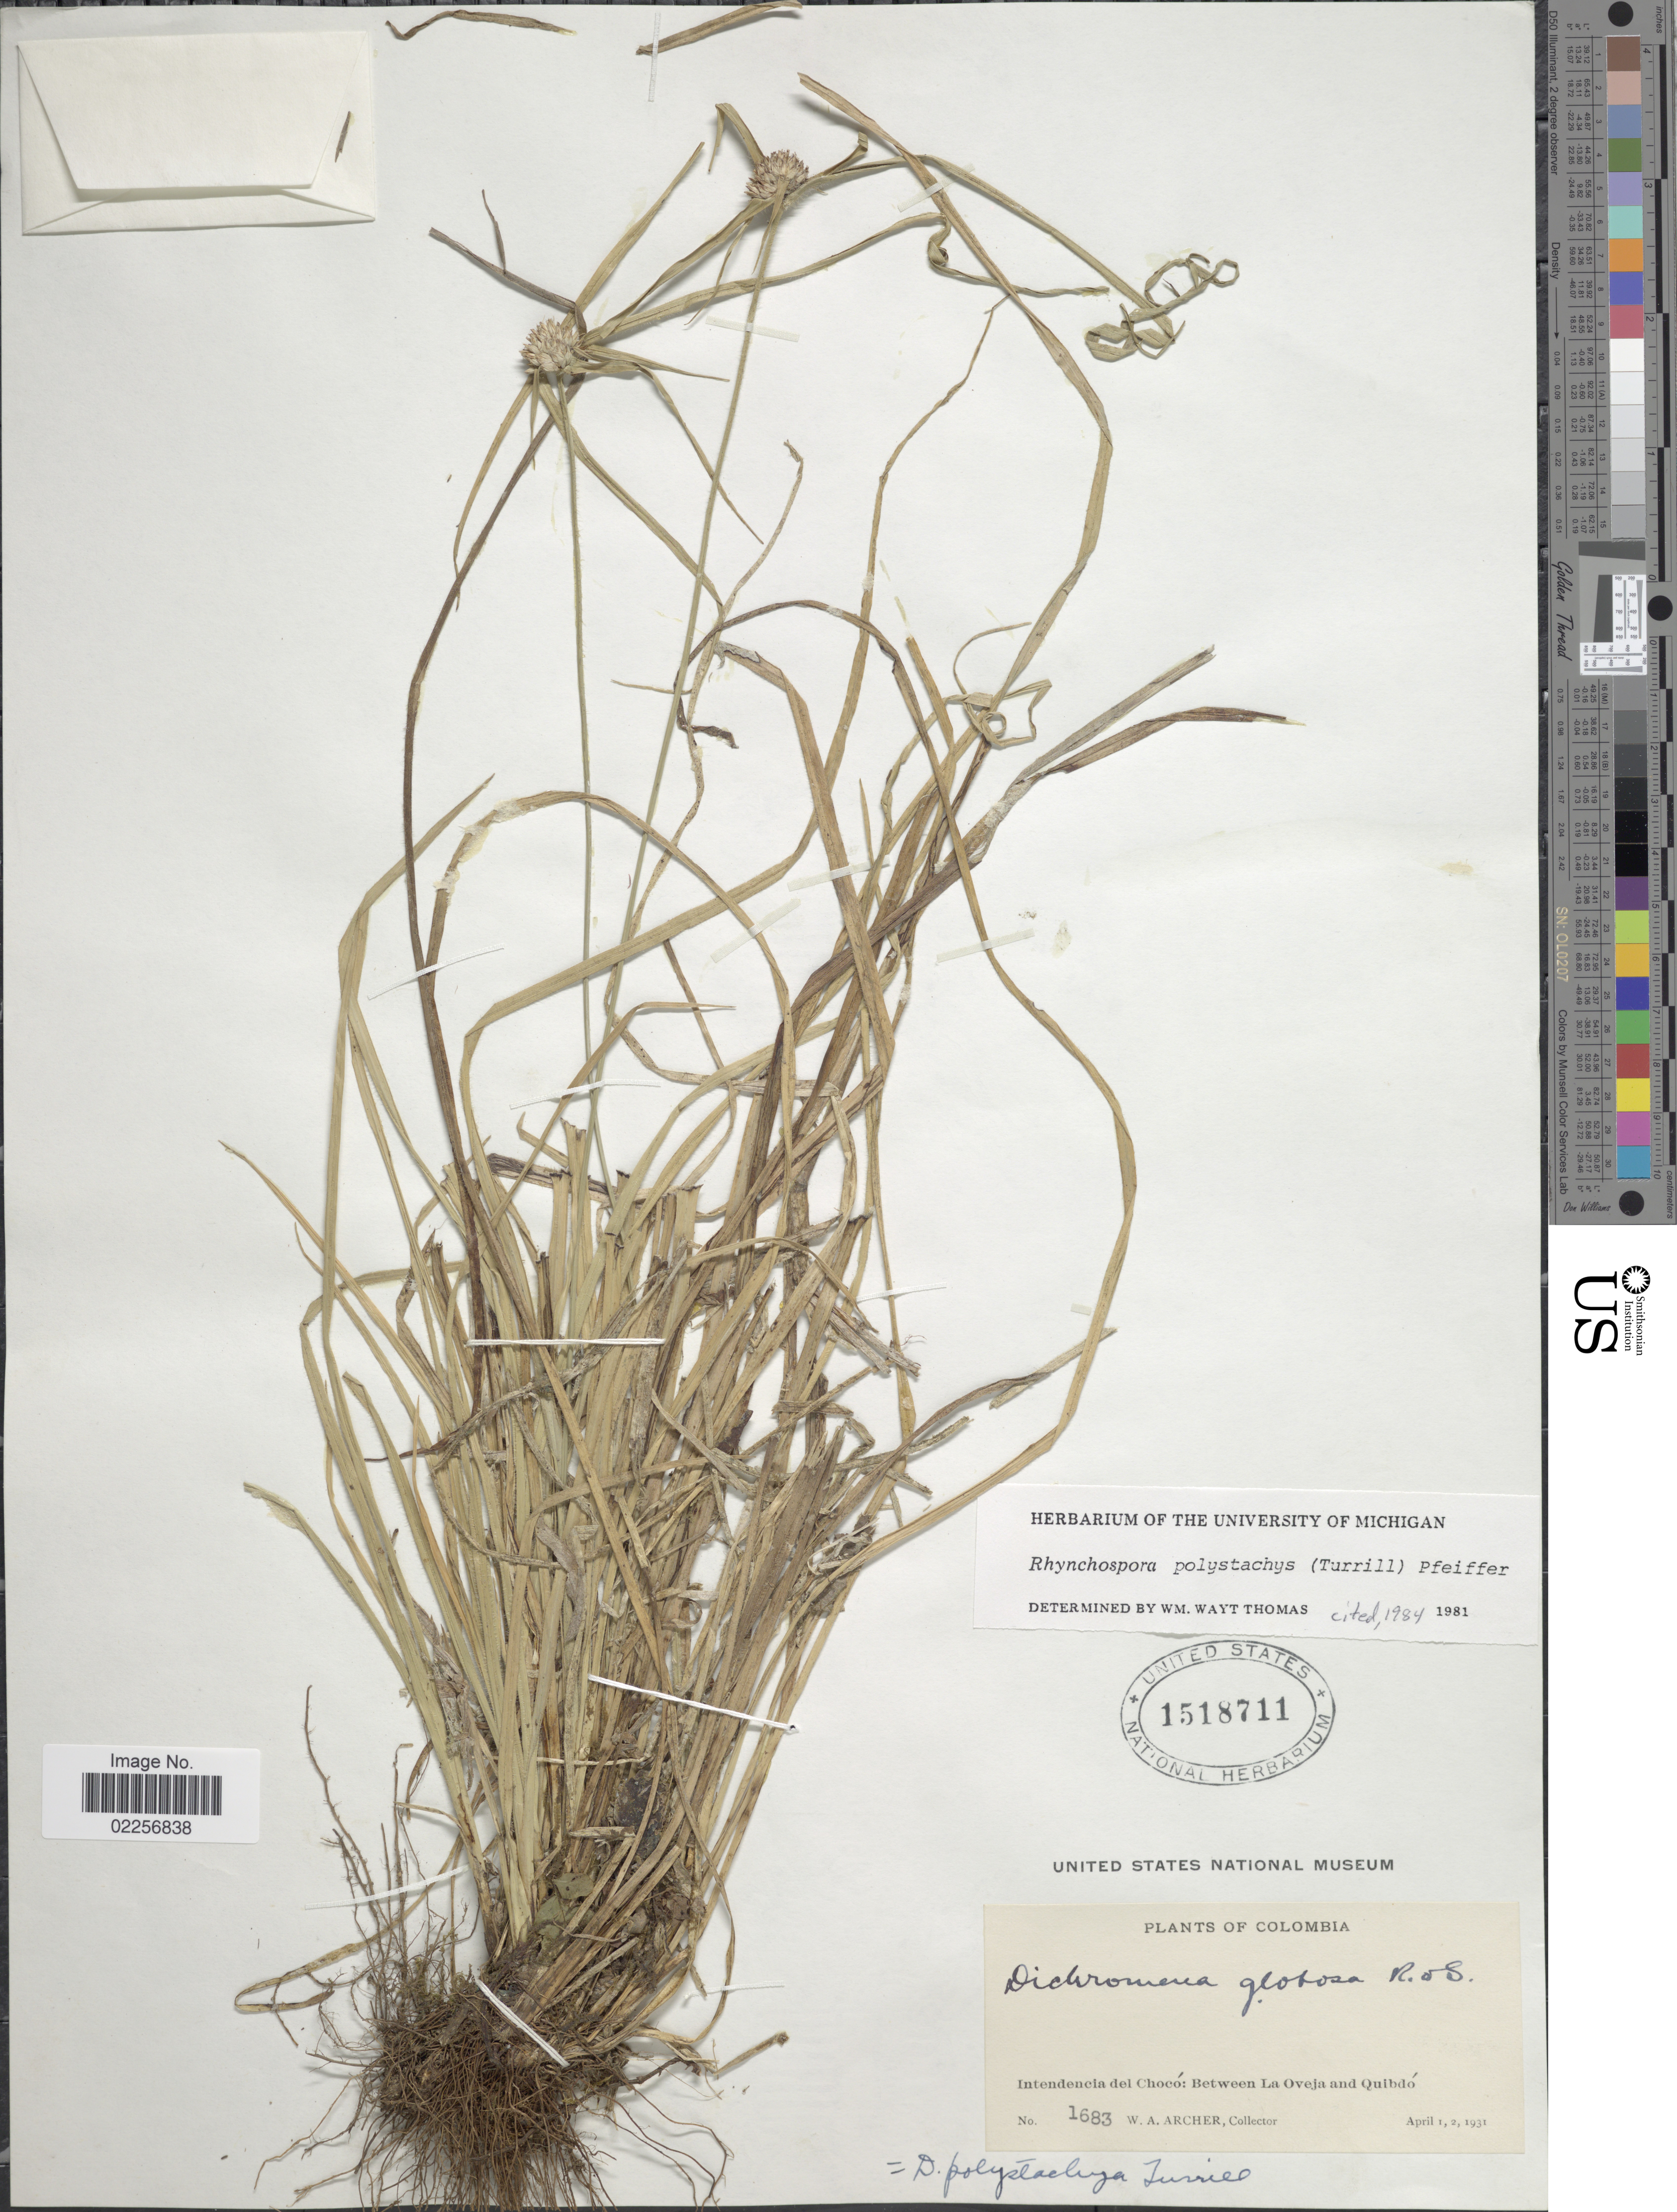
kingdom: Plantae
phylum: Tracheophyta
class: Liliopsida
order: Poales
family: Cyperaceae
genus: Rhynchospora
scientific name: Rhynchospora polystachys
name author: (Turrill) H. Pfeiff.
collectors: W. A. Archer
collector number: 1683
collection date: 1931-04-01/1931-04-02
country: Colombia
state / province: Chocó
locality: Intendencia del Choco: Between La Oveja and Quibdo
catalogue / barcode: US 1518711